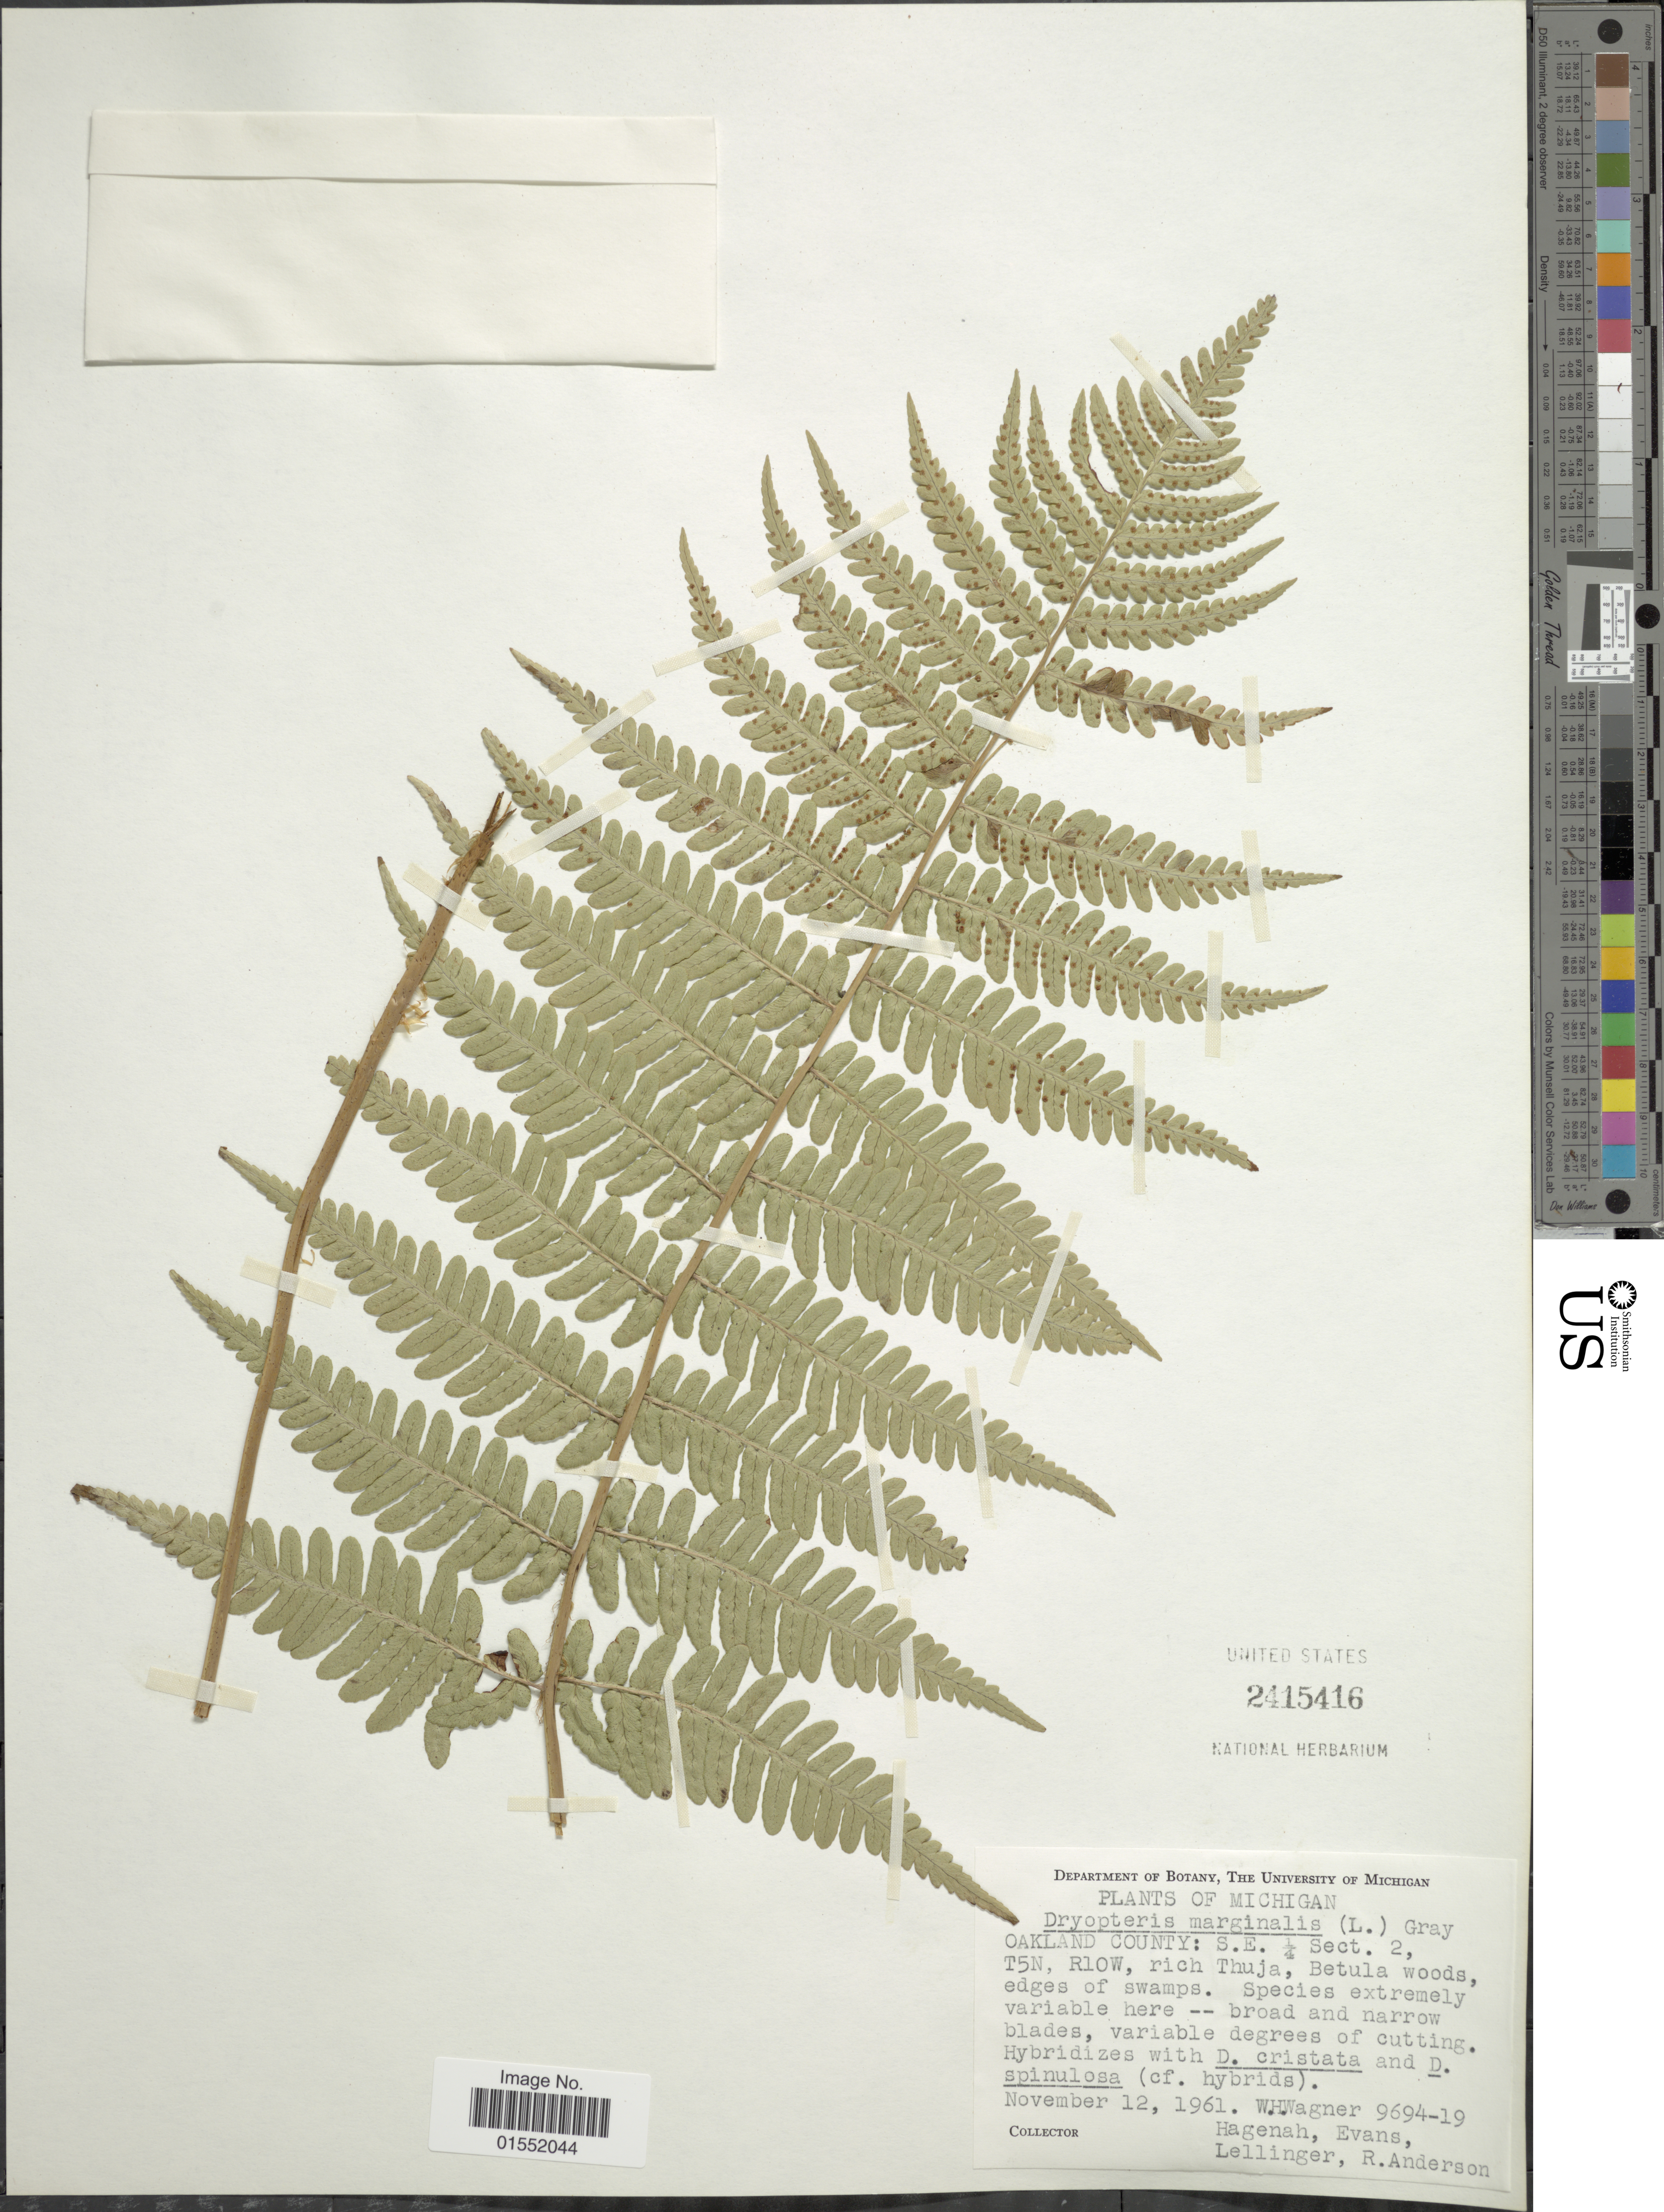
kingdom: Plantae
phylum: Tracheophyta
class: Polypodiopsida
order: Polypodiales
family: Dryopteridaceae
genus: Dryopteris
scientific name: Dryopteris marginalis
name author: (L.) A. Gray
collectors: W. H. Wagner, Hagenah, -- Evans, -- Lellinger & R. Anderson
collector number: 9694-19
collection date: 1961-11-12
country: United States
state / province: Michigan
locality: Oakland County: S.E. ¼ Sect. 2, T5N. R10W, rich Thuja, Betula woods, edges of swamps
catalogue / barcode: US 2415416